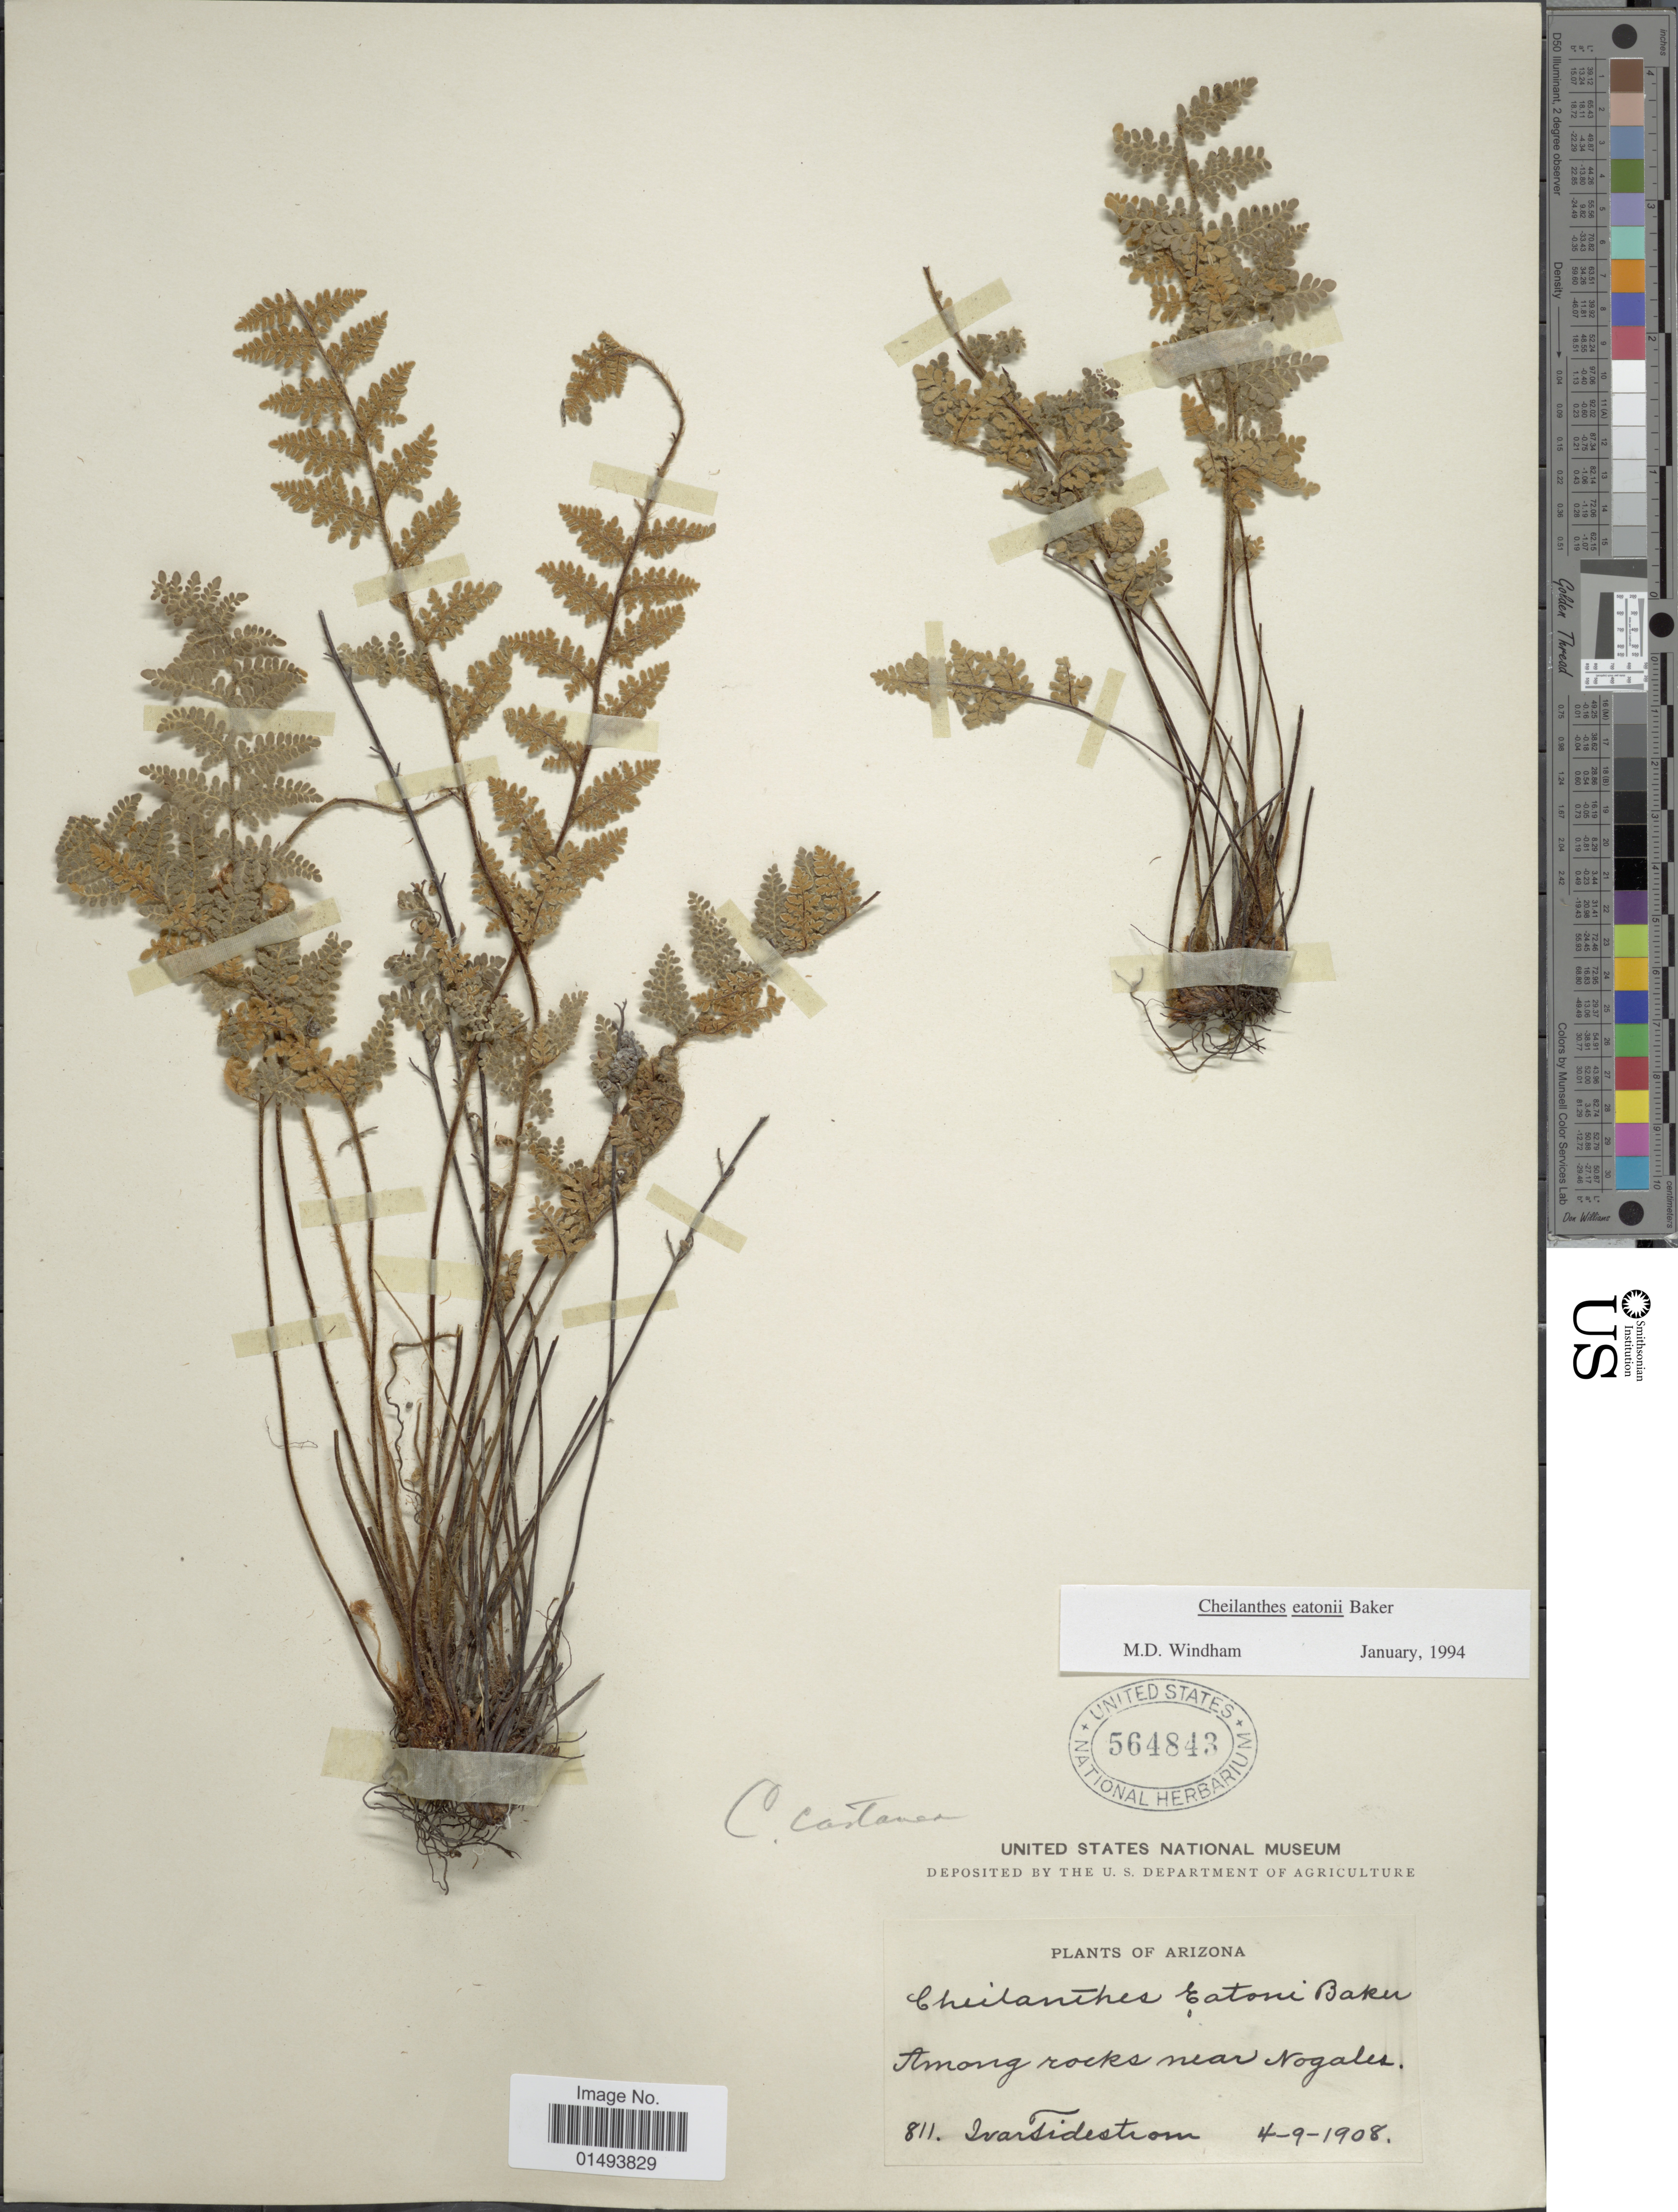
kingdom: Plantae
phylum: Tracheophyta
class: Polypodiopsida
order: Polypodiales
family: Pteridaceae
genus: Myriopteris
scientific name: Myriopteris rufa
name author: Fée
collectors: I. F. Tidestrom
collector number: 811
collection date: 1908-04-09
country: United States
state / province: Arizona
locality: Plants of Arizona, Among rocks near Nogales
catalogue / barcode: US 564843